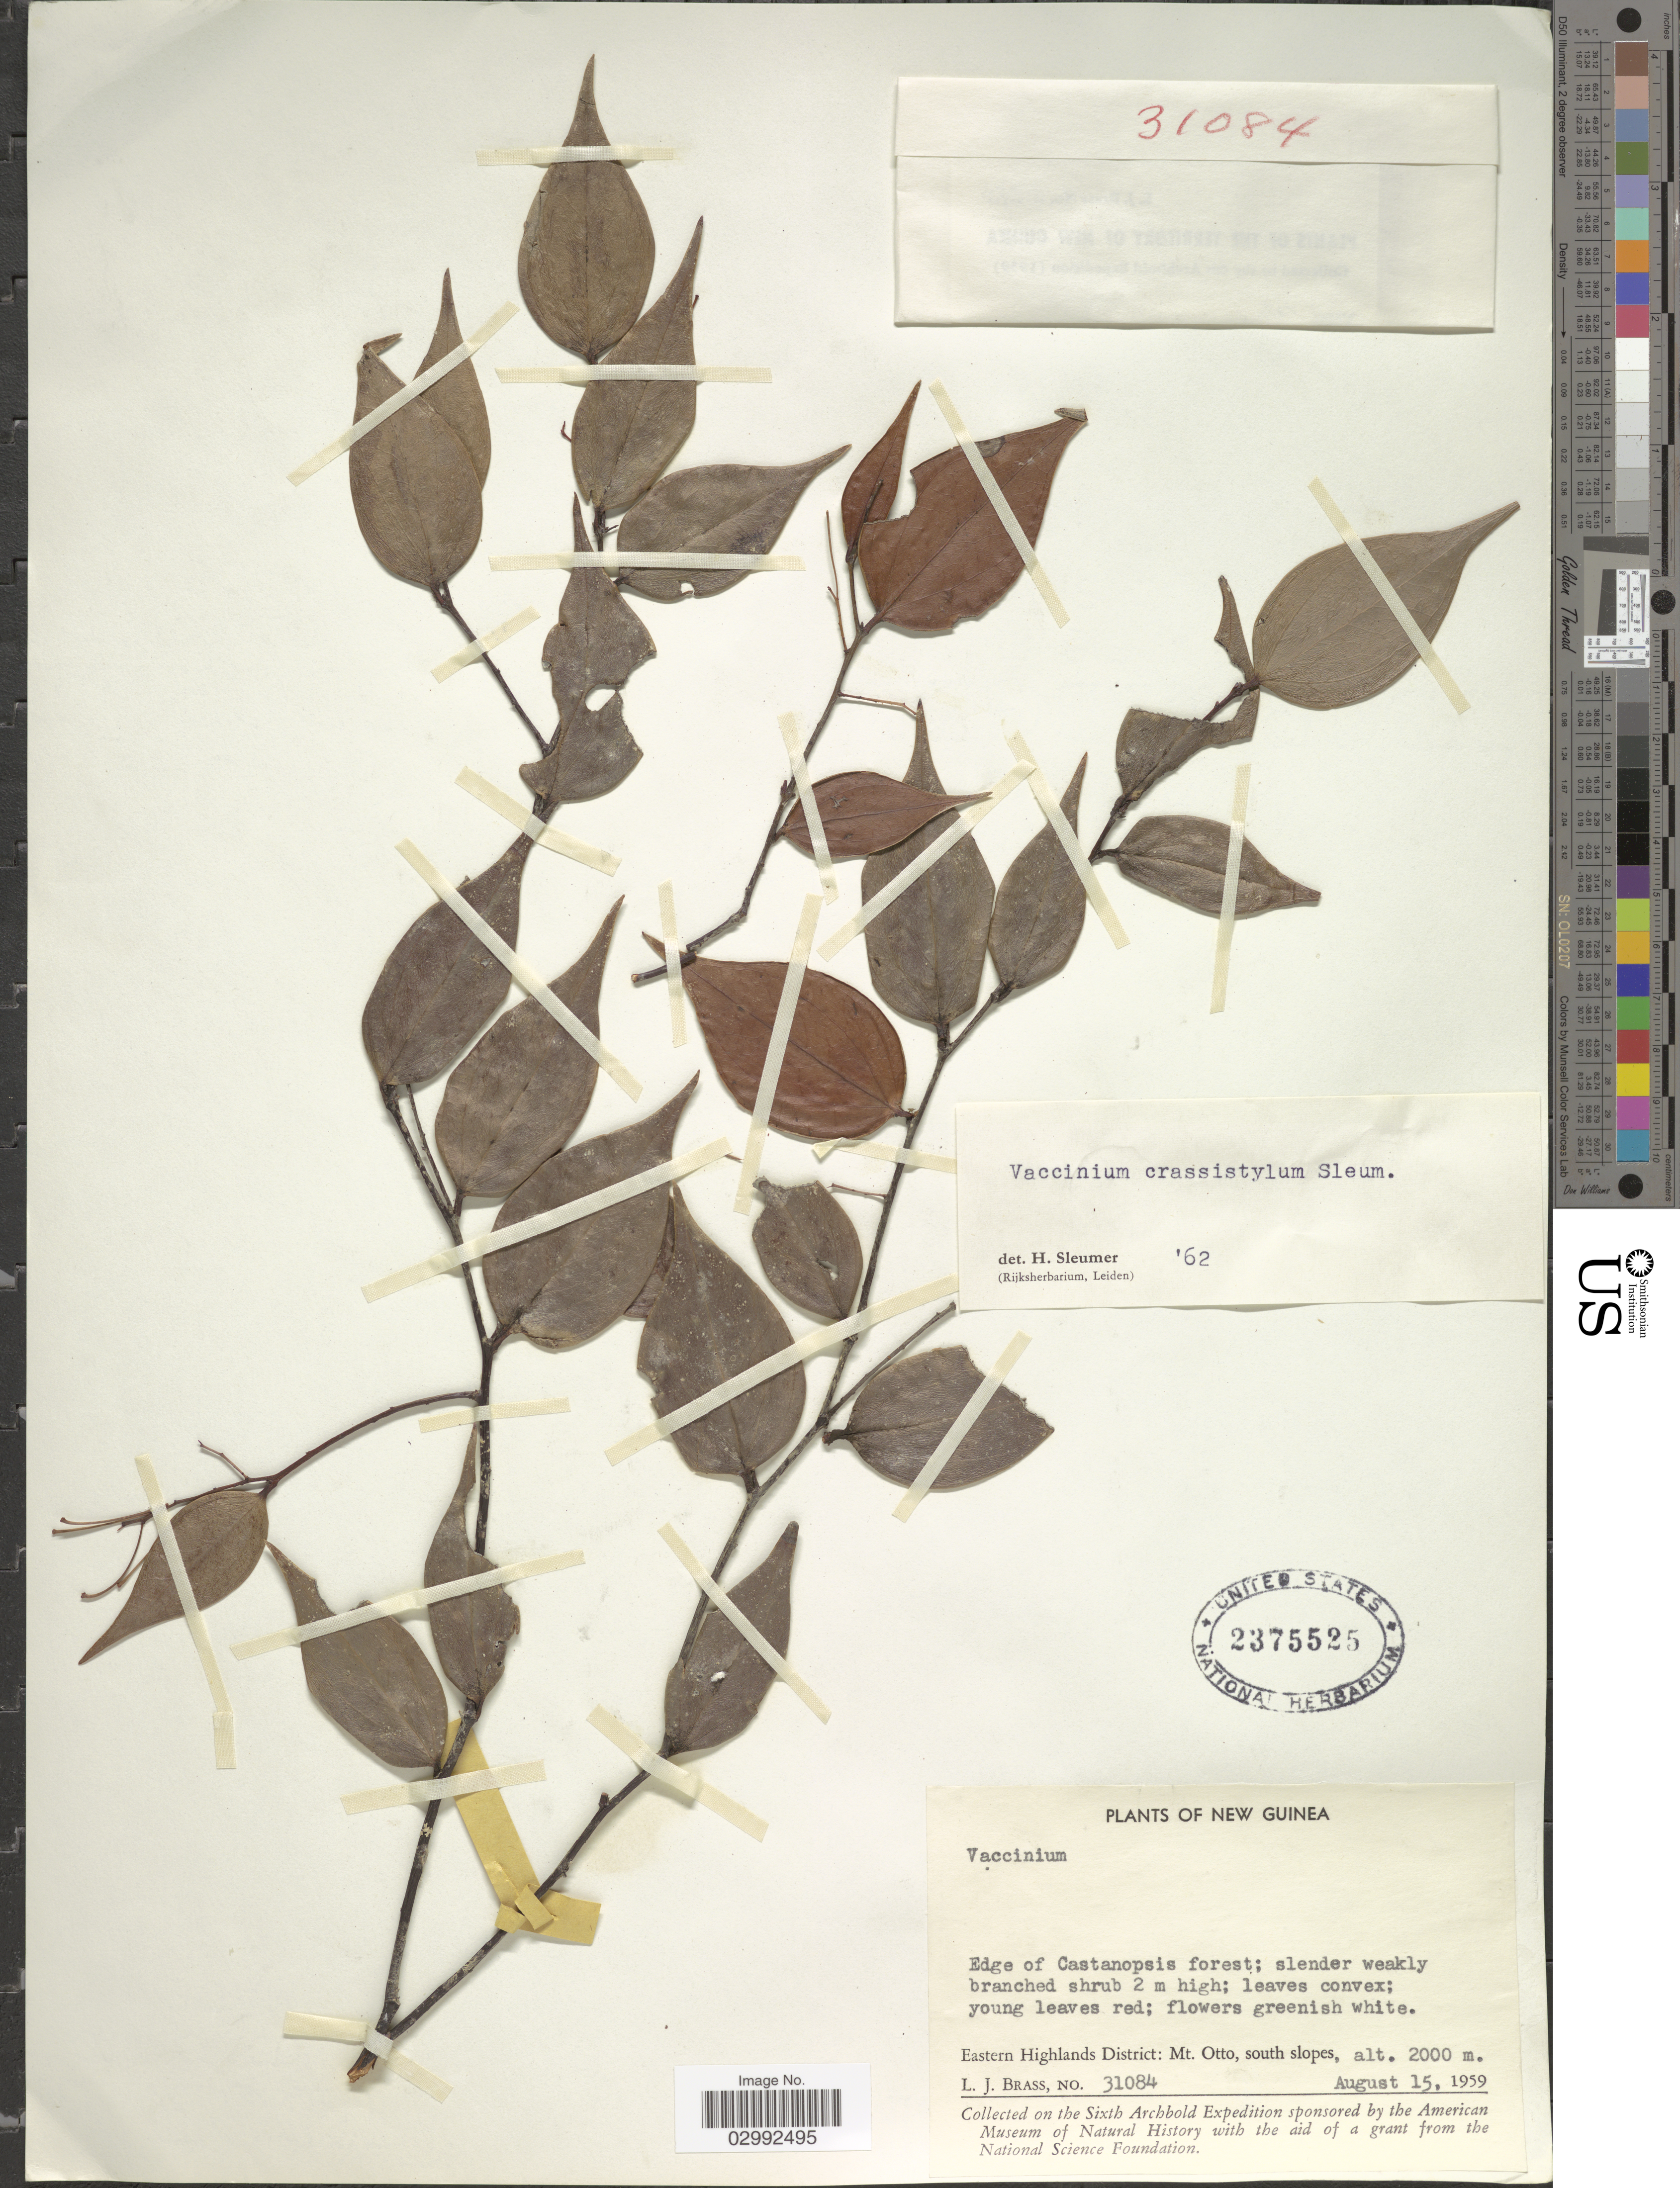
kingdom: Plantae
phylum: Tracheophyta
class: Magnoliopsida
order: Ericales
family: Ericaceae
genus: Vaccinium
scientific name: Vaccinium crassistylum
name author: Sleumer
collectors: L. J. Brass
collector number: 31084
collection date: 1959-08-15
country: Papua New Guinea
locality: New Guinea, Eastern Highlands District: Mt. Otto, south slopes.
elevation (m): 2000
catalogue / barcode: US 2375525